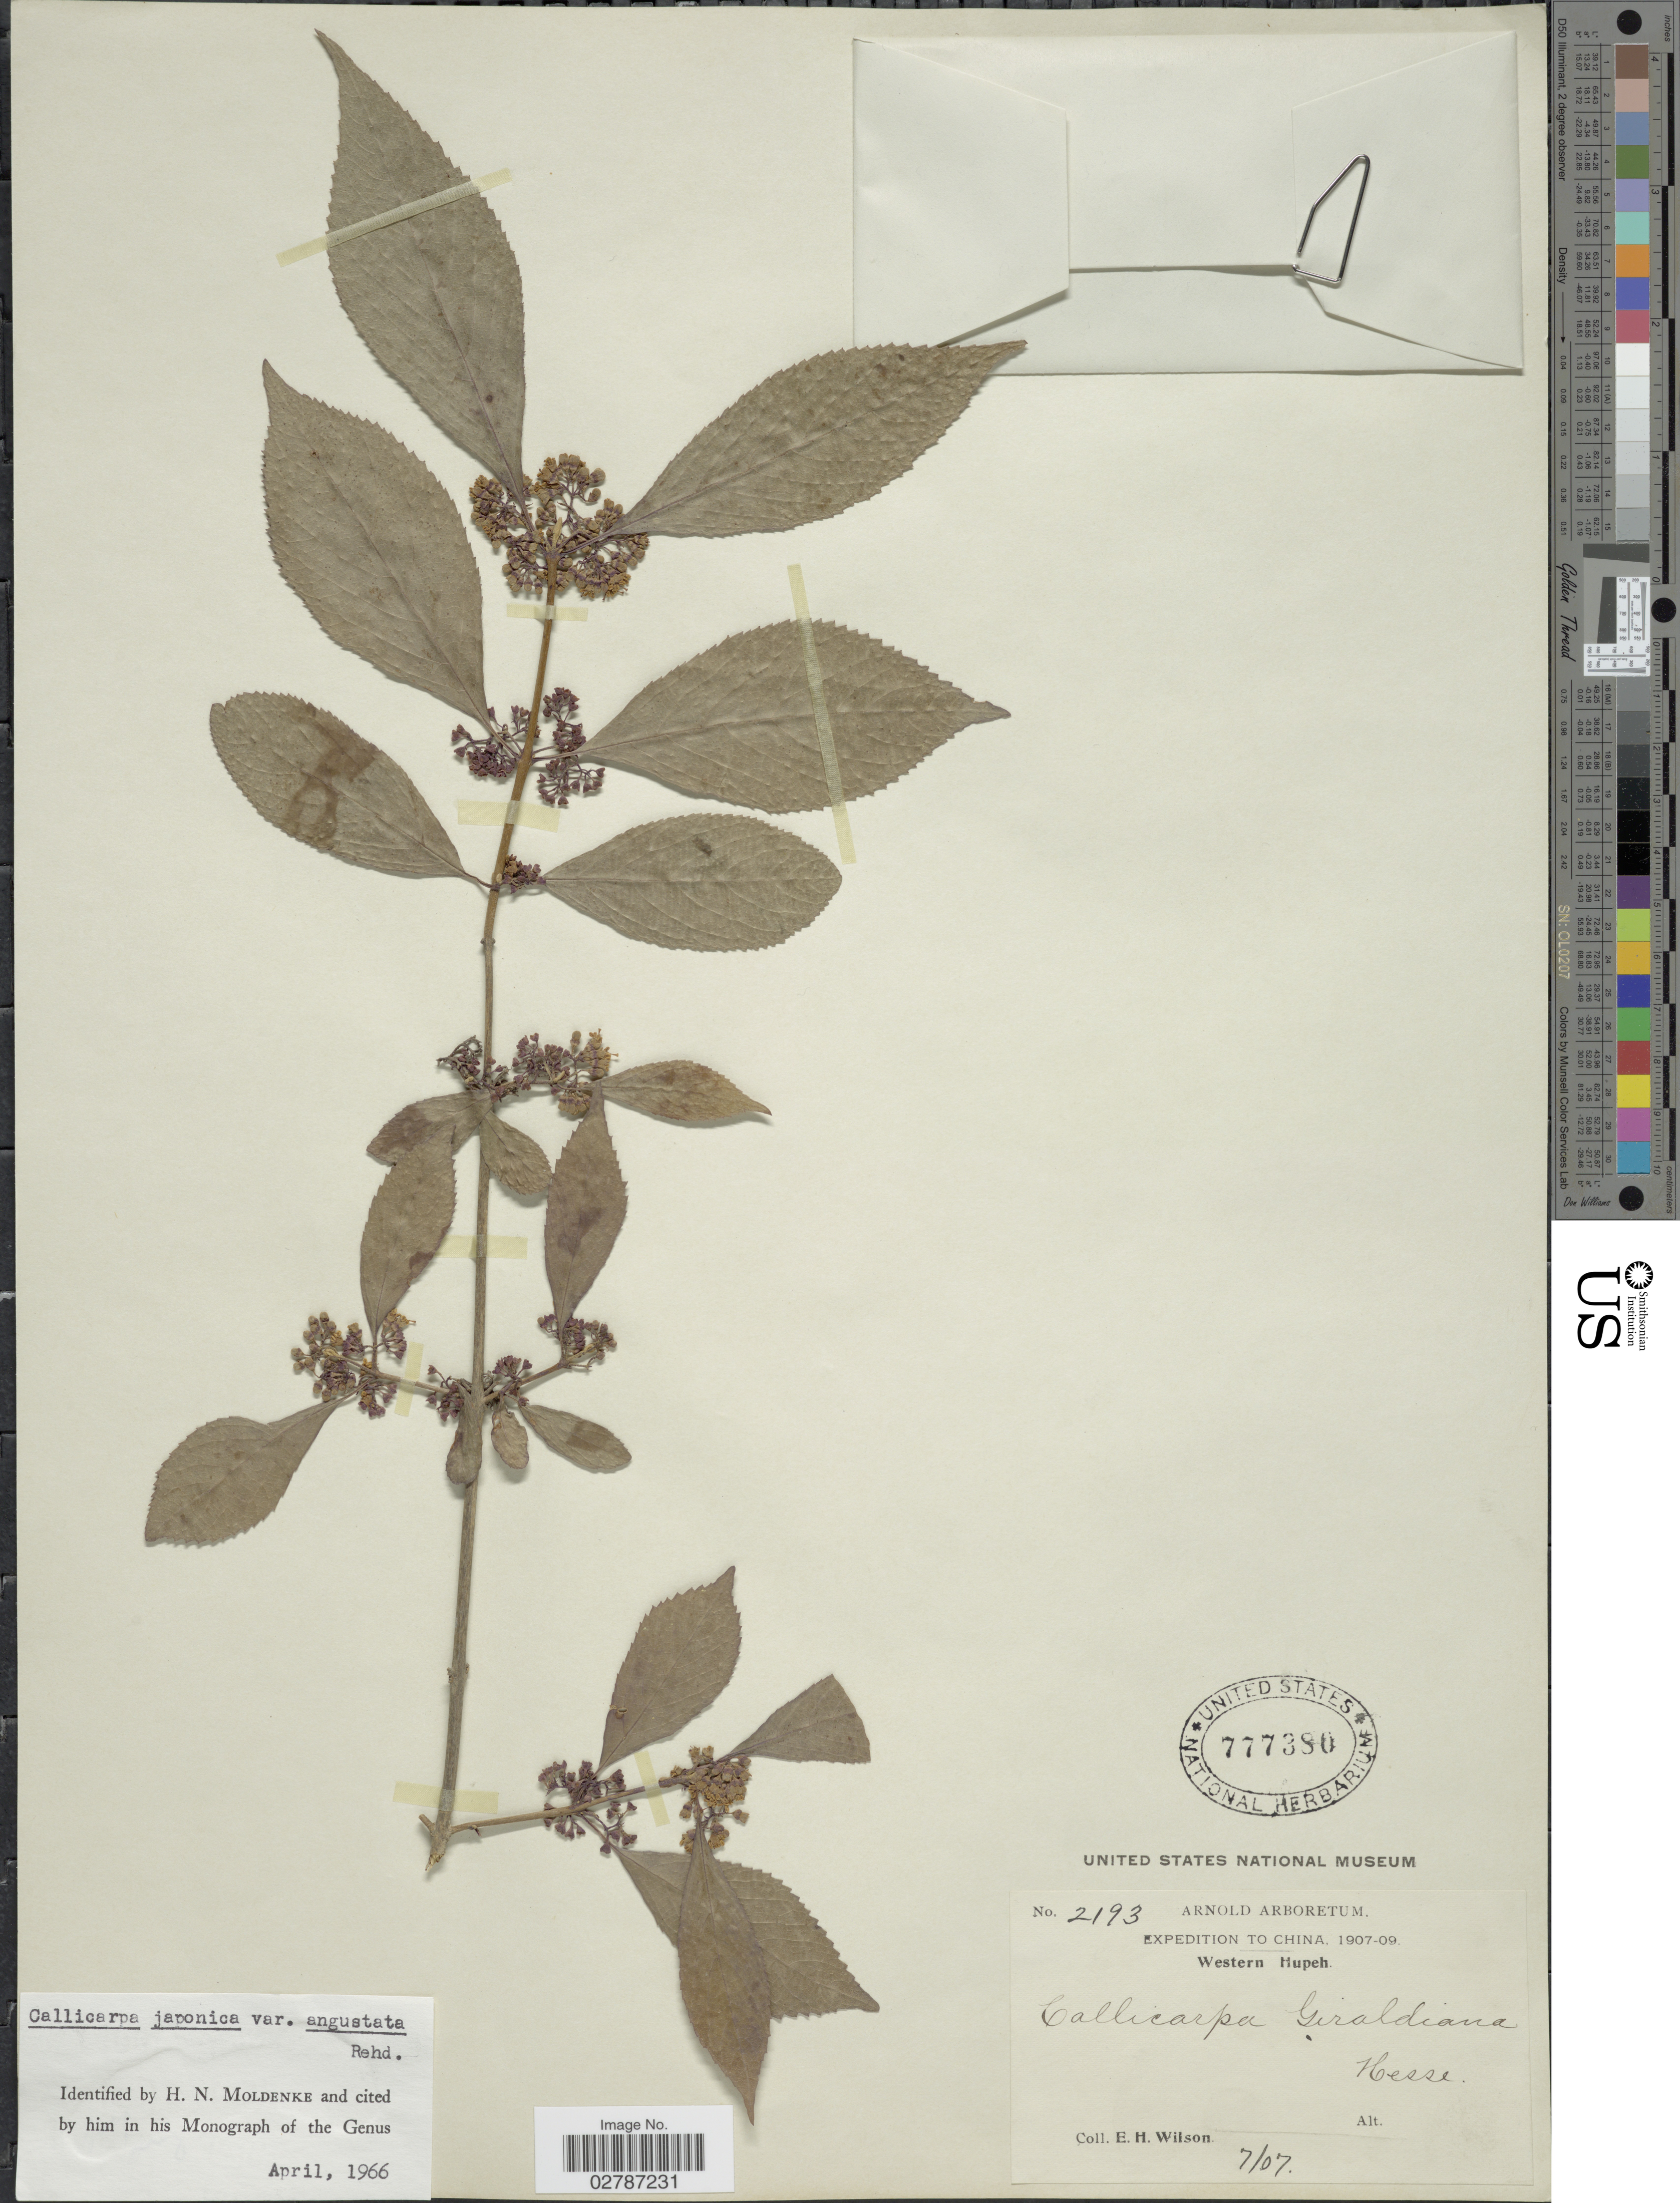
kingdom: Plantae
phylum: Tracheophyta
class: Magnoliopsida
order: Lamiales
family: Lamiaceae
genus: Callicarpa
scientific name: Callicarpa japonica var. angustata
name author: Rehder in Sarg.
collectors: E. Wilson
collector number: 2193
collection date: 1907-07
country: China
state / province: Hubei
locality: Western Hupeh.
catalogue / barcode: US 777380